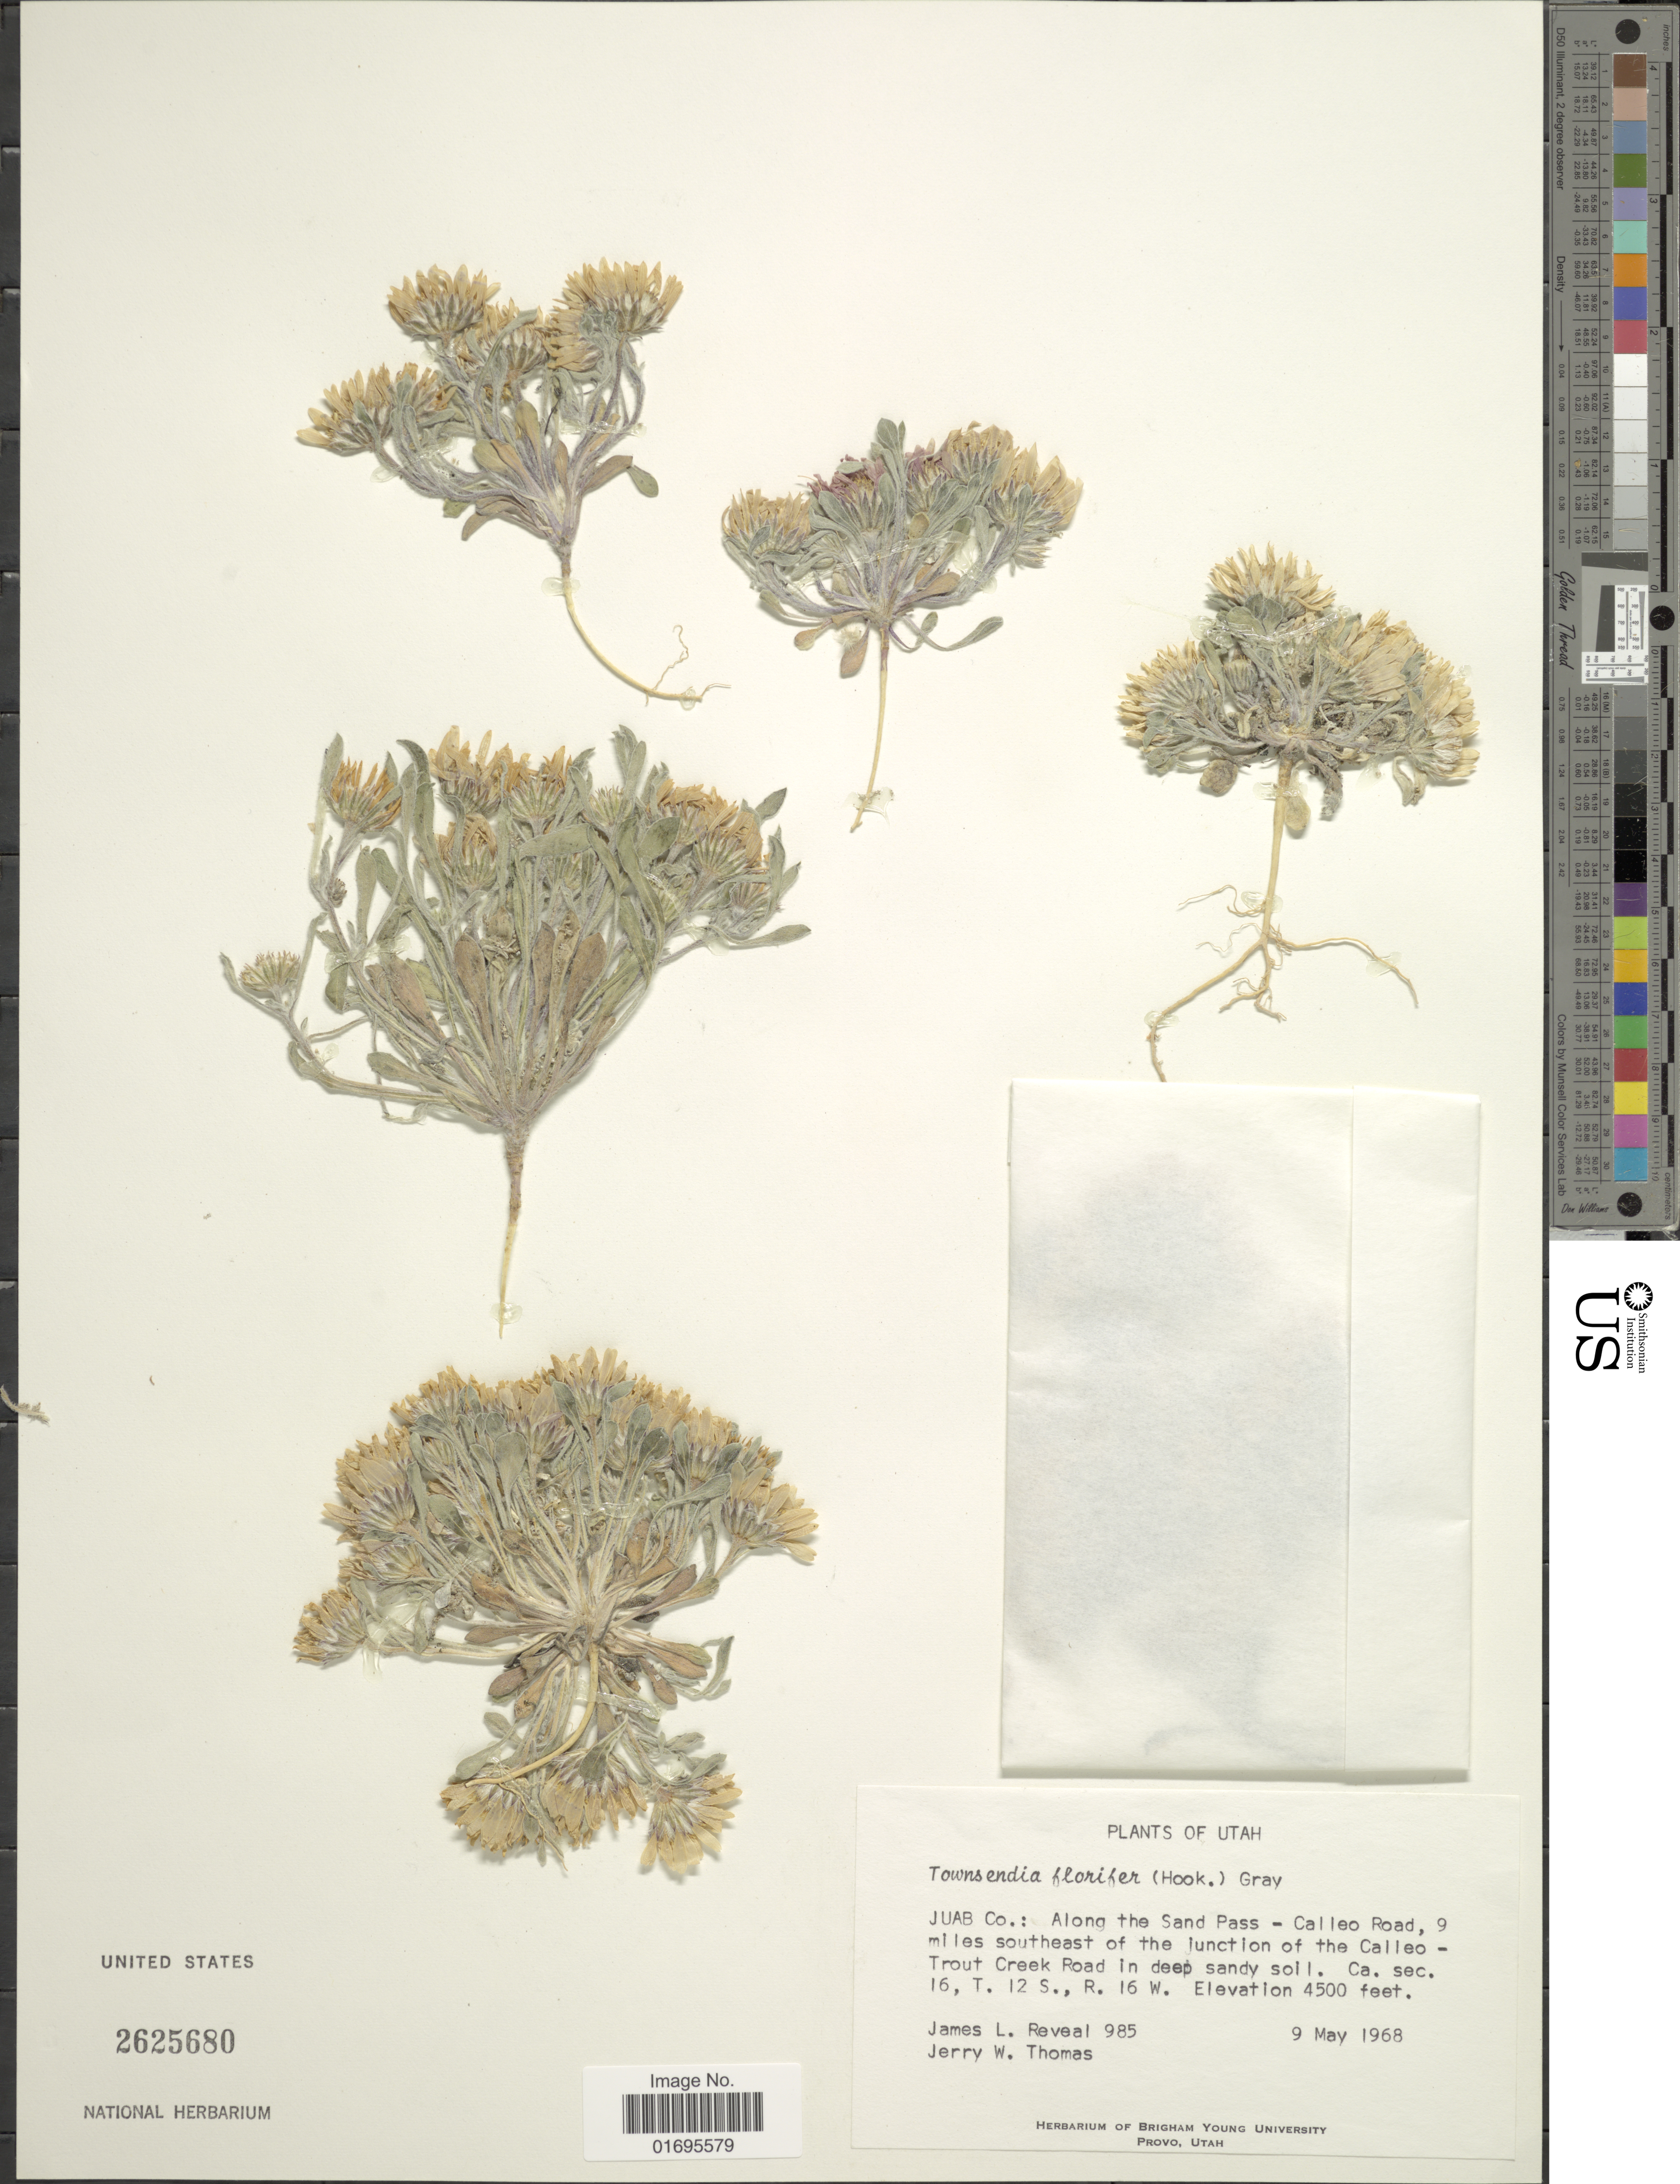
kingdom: Plantae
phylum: Tracheophyta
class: Magnoliopsida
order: Asterales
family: Asteraceae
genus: Townsendia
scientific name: Townsendia florifer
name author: (Hook.) A. Gray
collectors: J. L. Reveal & J. W. Thomas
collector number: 985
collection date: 1968-05-09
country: United States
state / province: Utah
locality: Juab Co.: along the Sand Pass- Calleo Road, 9 miles southeast of the junction of the Calleo-Trout Creek Road in deep sandy soil, ca. sec. 16, T. 12 S., R. 16W.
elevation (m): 1372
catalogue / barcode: US 2625680